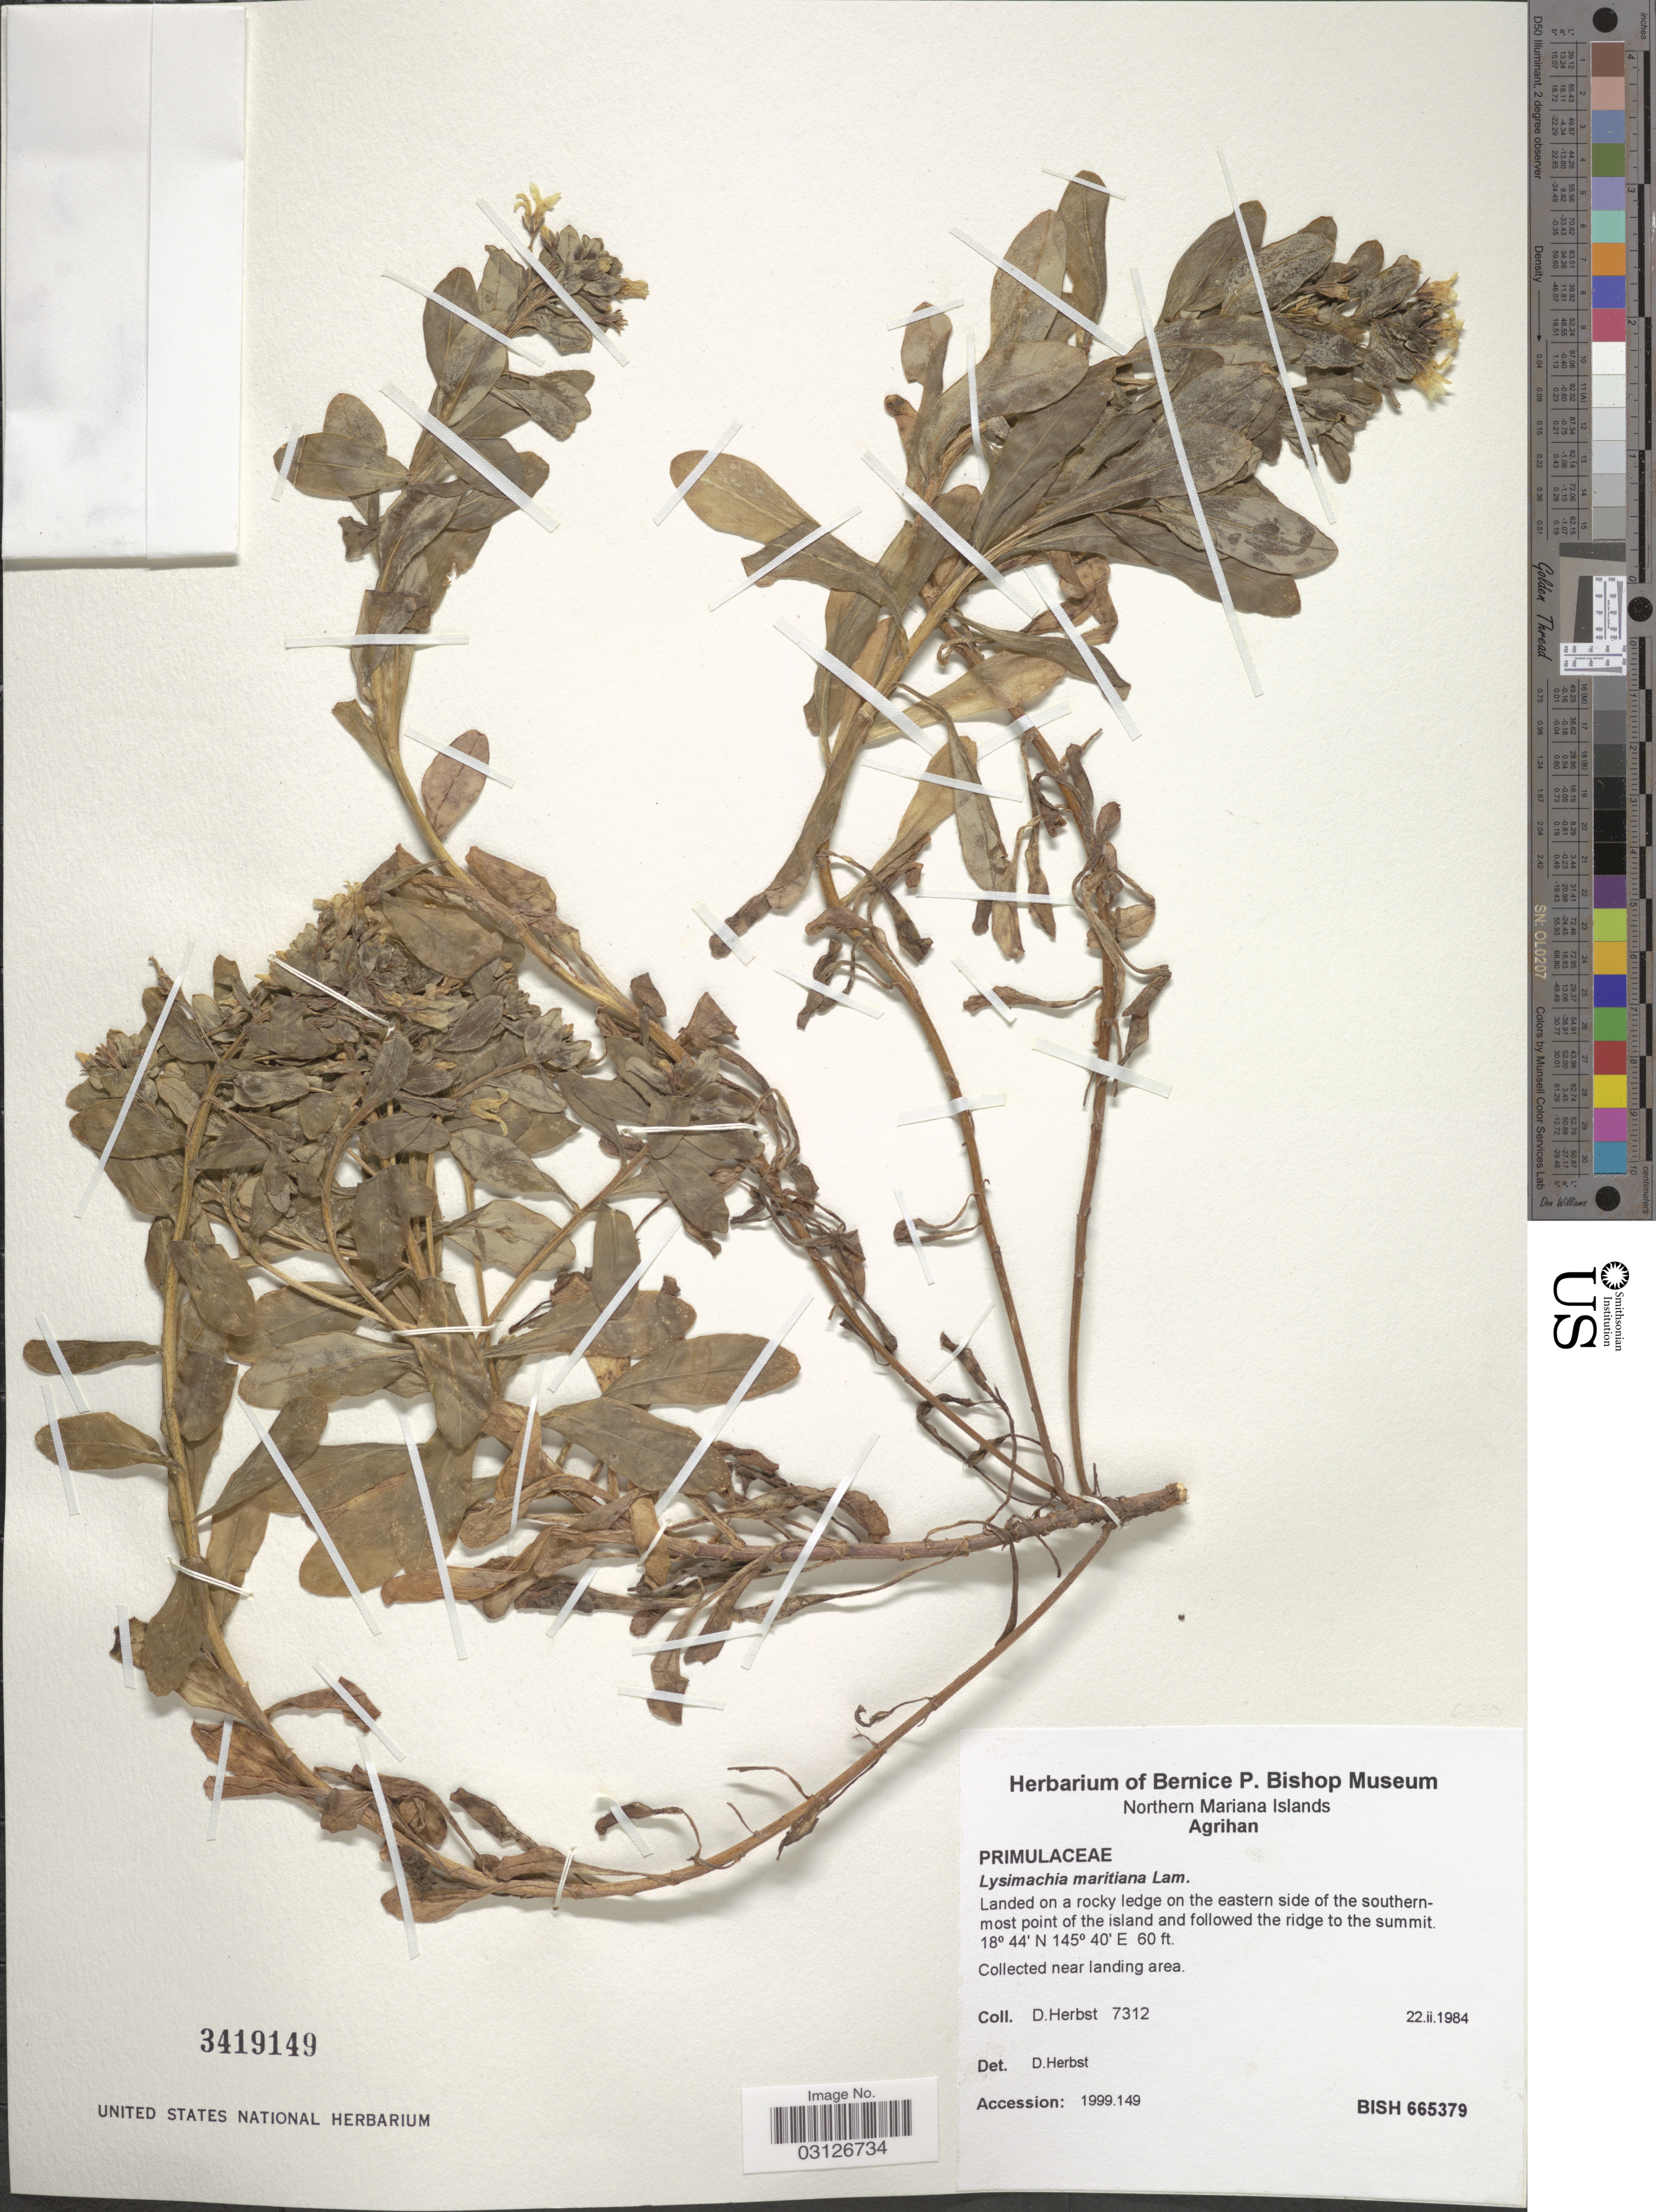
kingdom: Plantae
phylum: Tracheophyta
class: Magnoliopsida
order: Ericales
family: Primulaceae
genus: Lysimachia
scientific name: Lysimachia mauritiana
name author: Lam.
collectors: D. Herbst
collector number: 7312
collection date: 1984-02-22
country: Northern Mariana Islands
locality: Agrihan. Landed on a rocky ledge on the eastern side of the southernmost point of the island and followed the ridge to the summit. Near landing area.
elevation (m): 18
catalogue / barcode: US 3419149